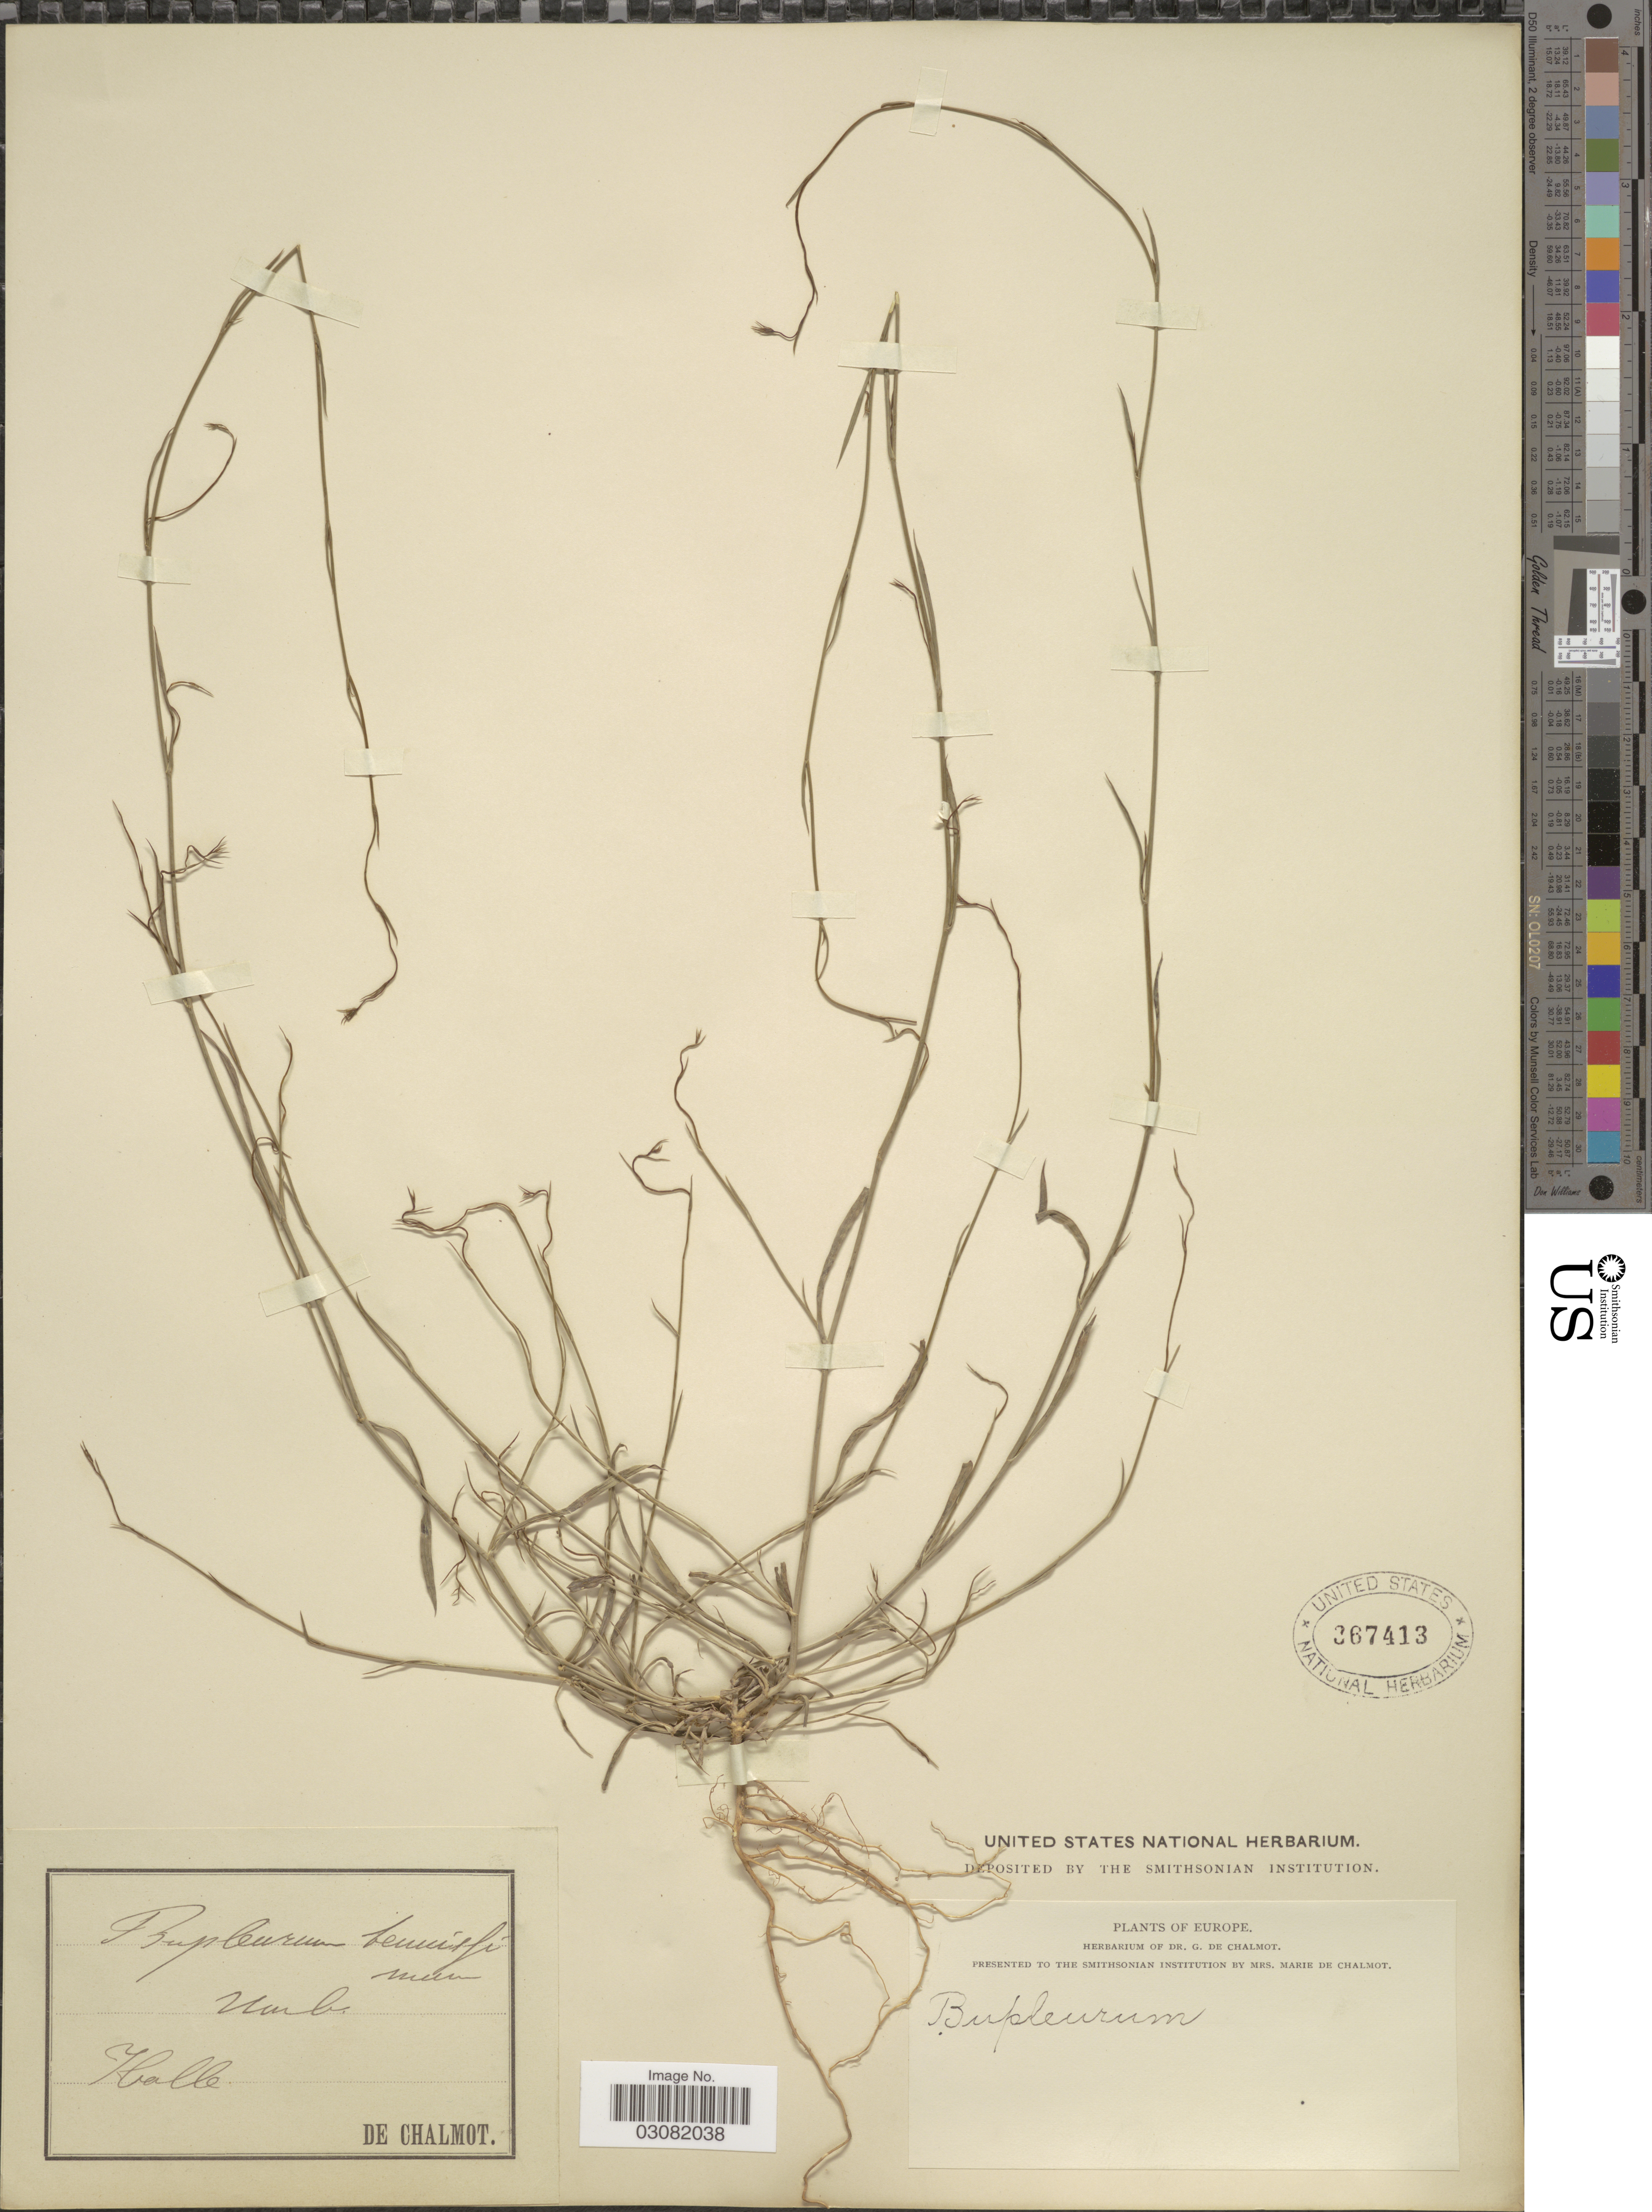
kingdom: Plantae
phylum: Tracheophyta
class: Magnoliopsida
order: Apiales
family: Apiaceae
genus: Bupleurum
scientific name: Bupleurum sp.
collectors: G. de Chalmot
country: Germany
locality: Europe. Halle.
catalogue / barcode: US 367413